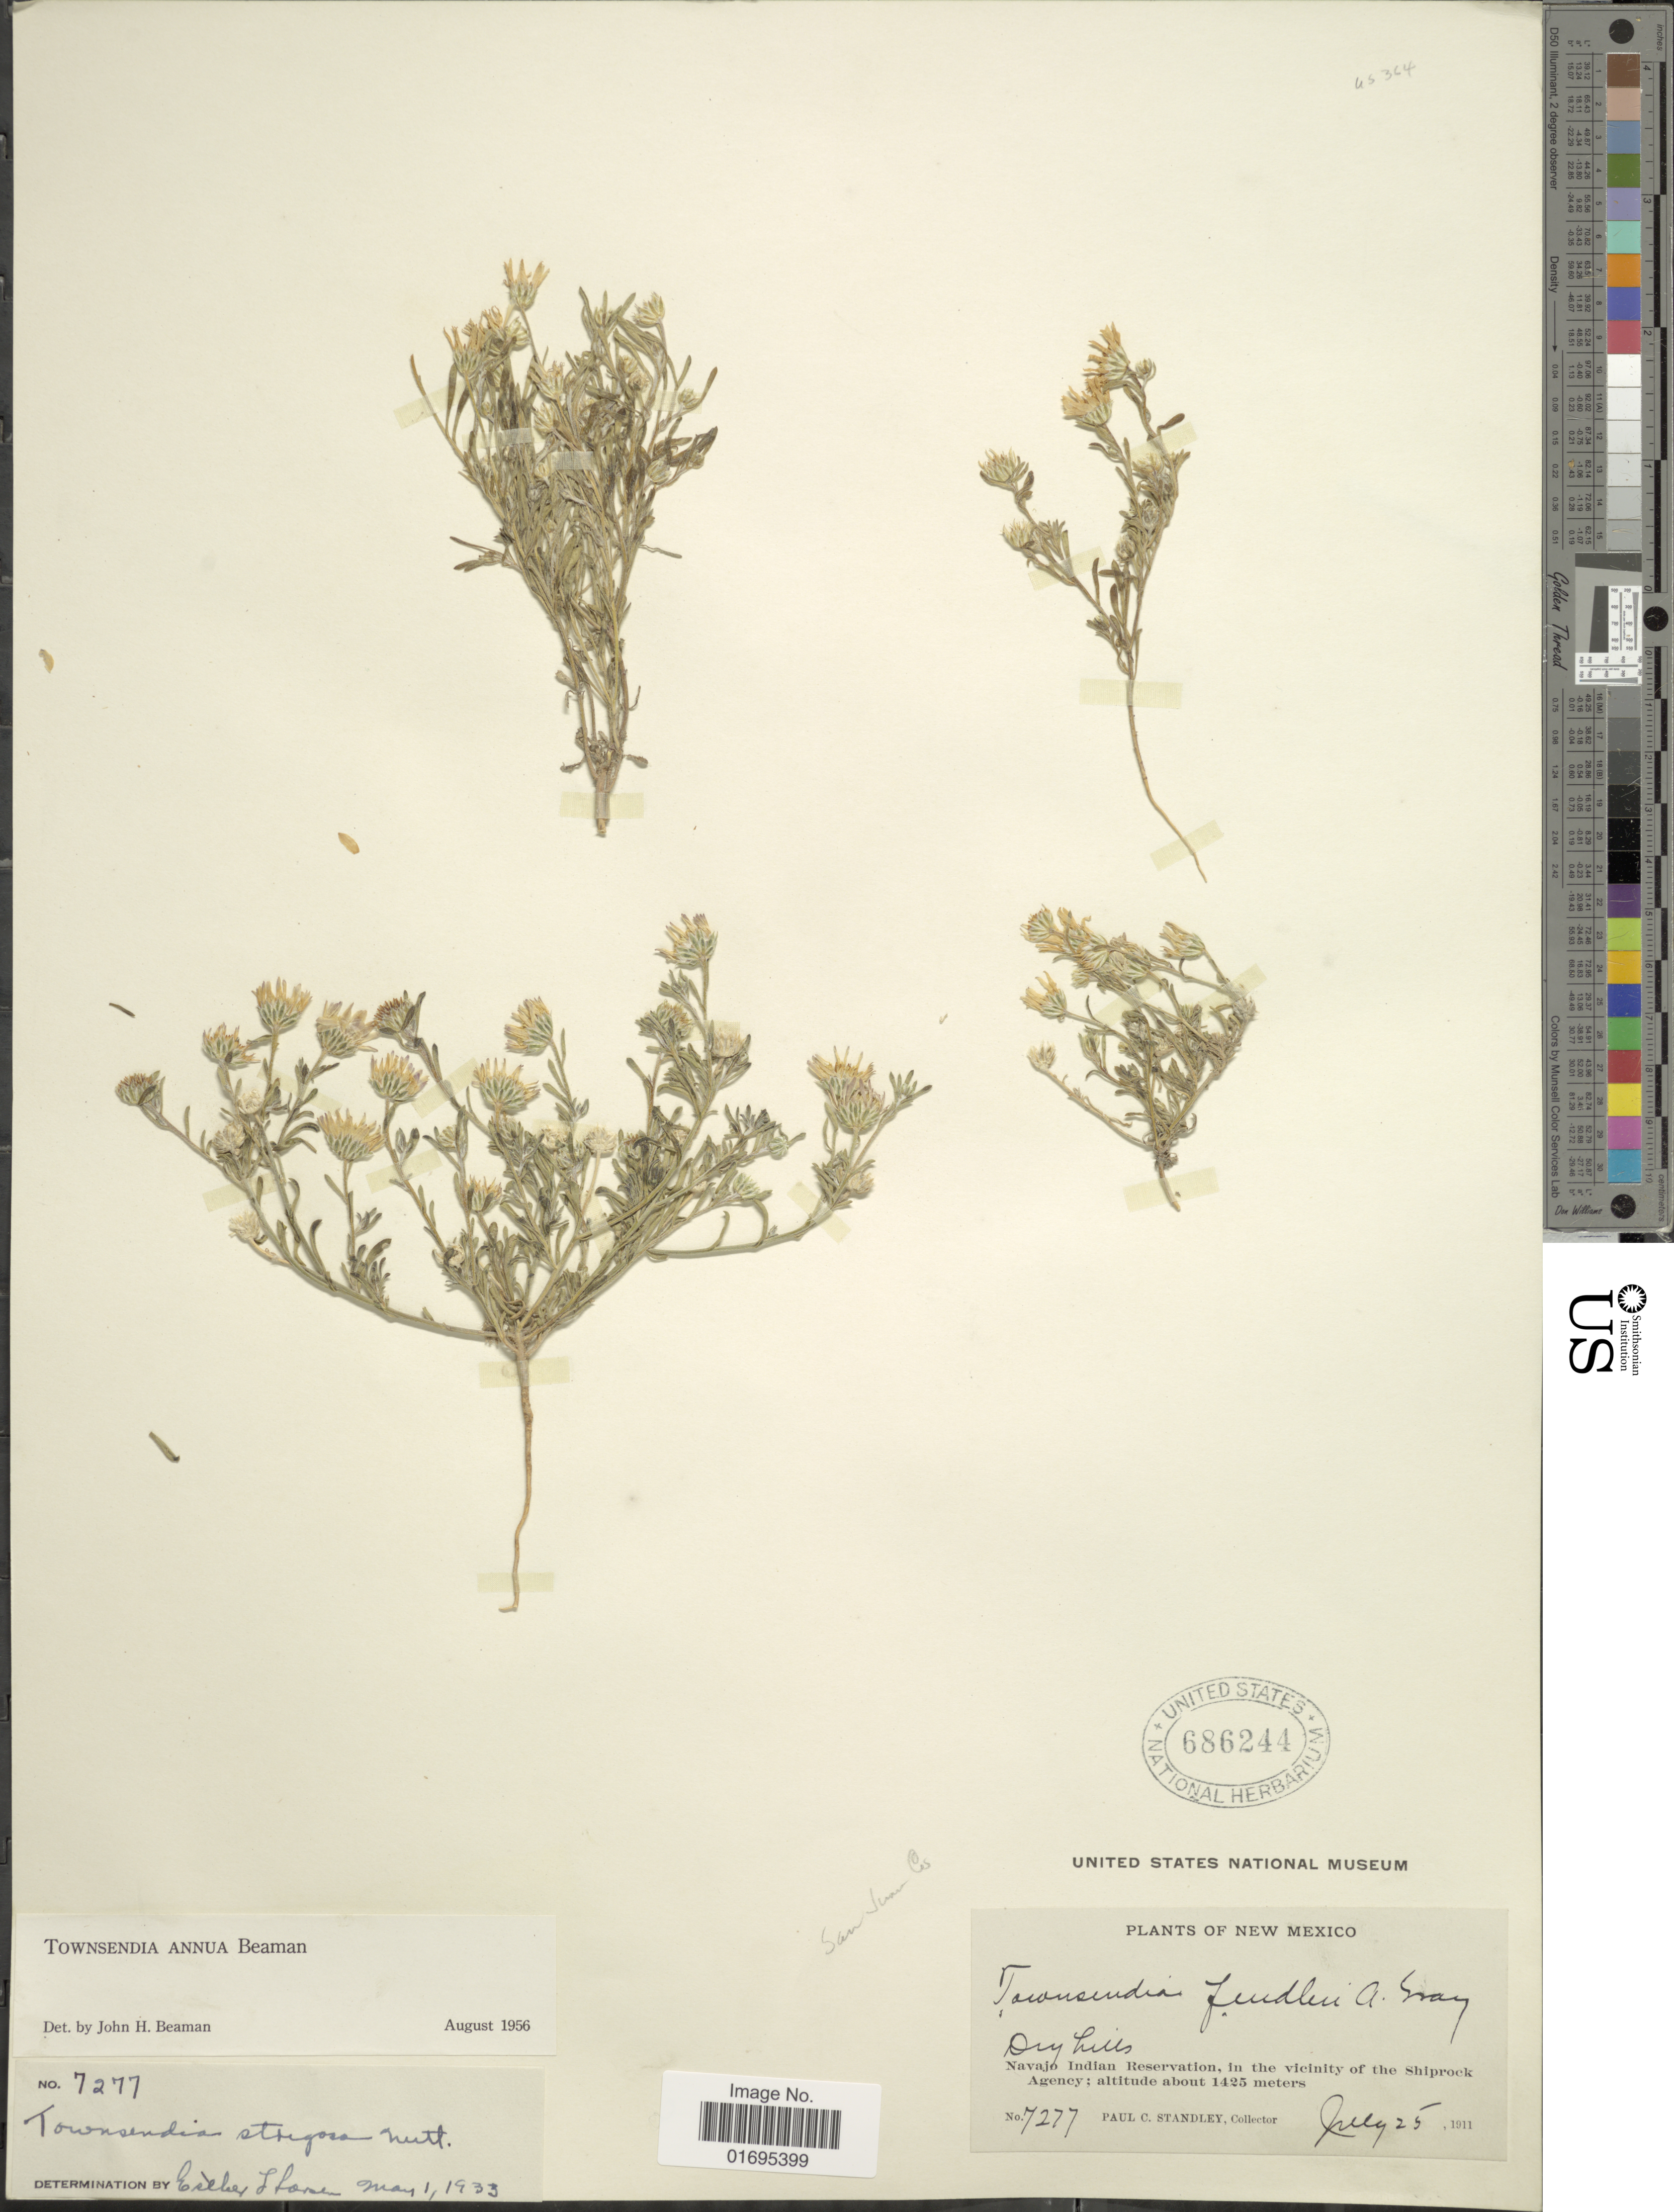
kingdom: Plantae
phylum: Tracheophyta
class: Magnoliopsida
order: Asterales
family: Asteraceae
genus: Townsendia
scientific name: Townsendia annua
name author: Beaman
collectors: P. C. Standley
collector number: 7277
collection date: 1911-07-25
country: United States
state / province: New Mexico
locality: Dry hills, Navajo Indian Reservation, in the vicinity of the Shiprock Agency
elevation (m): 1425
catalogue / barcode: US 686244